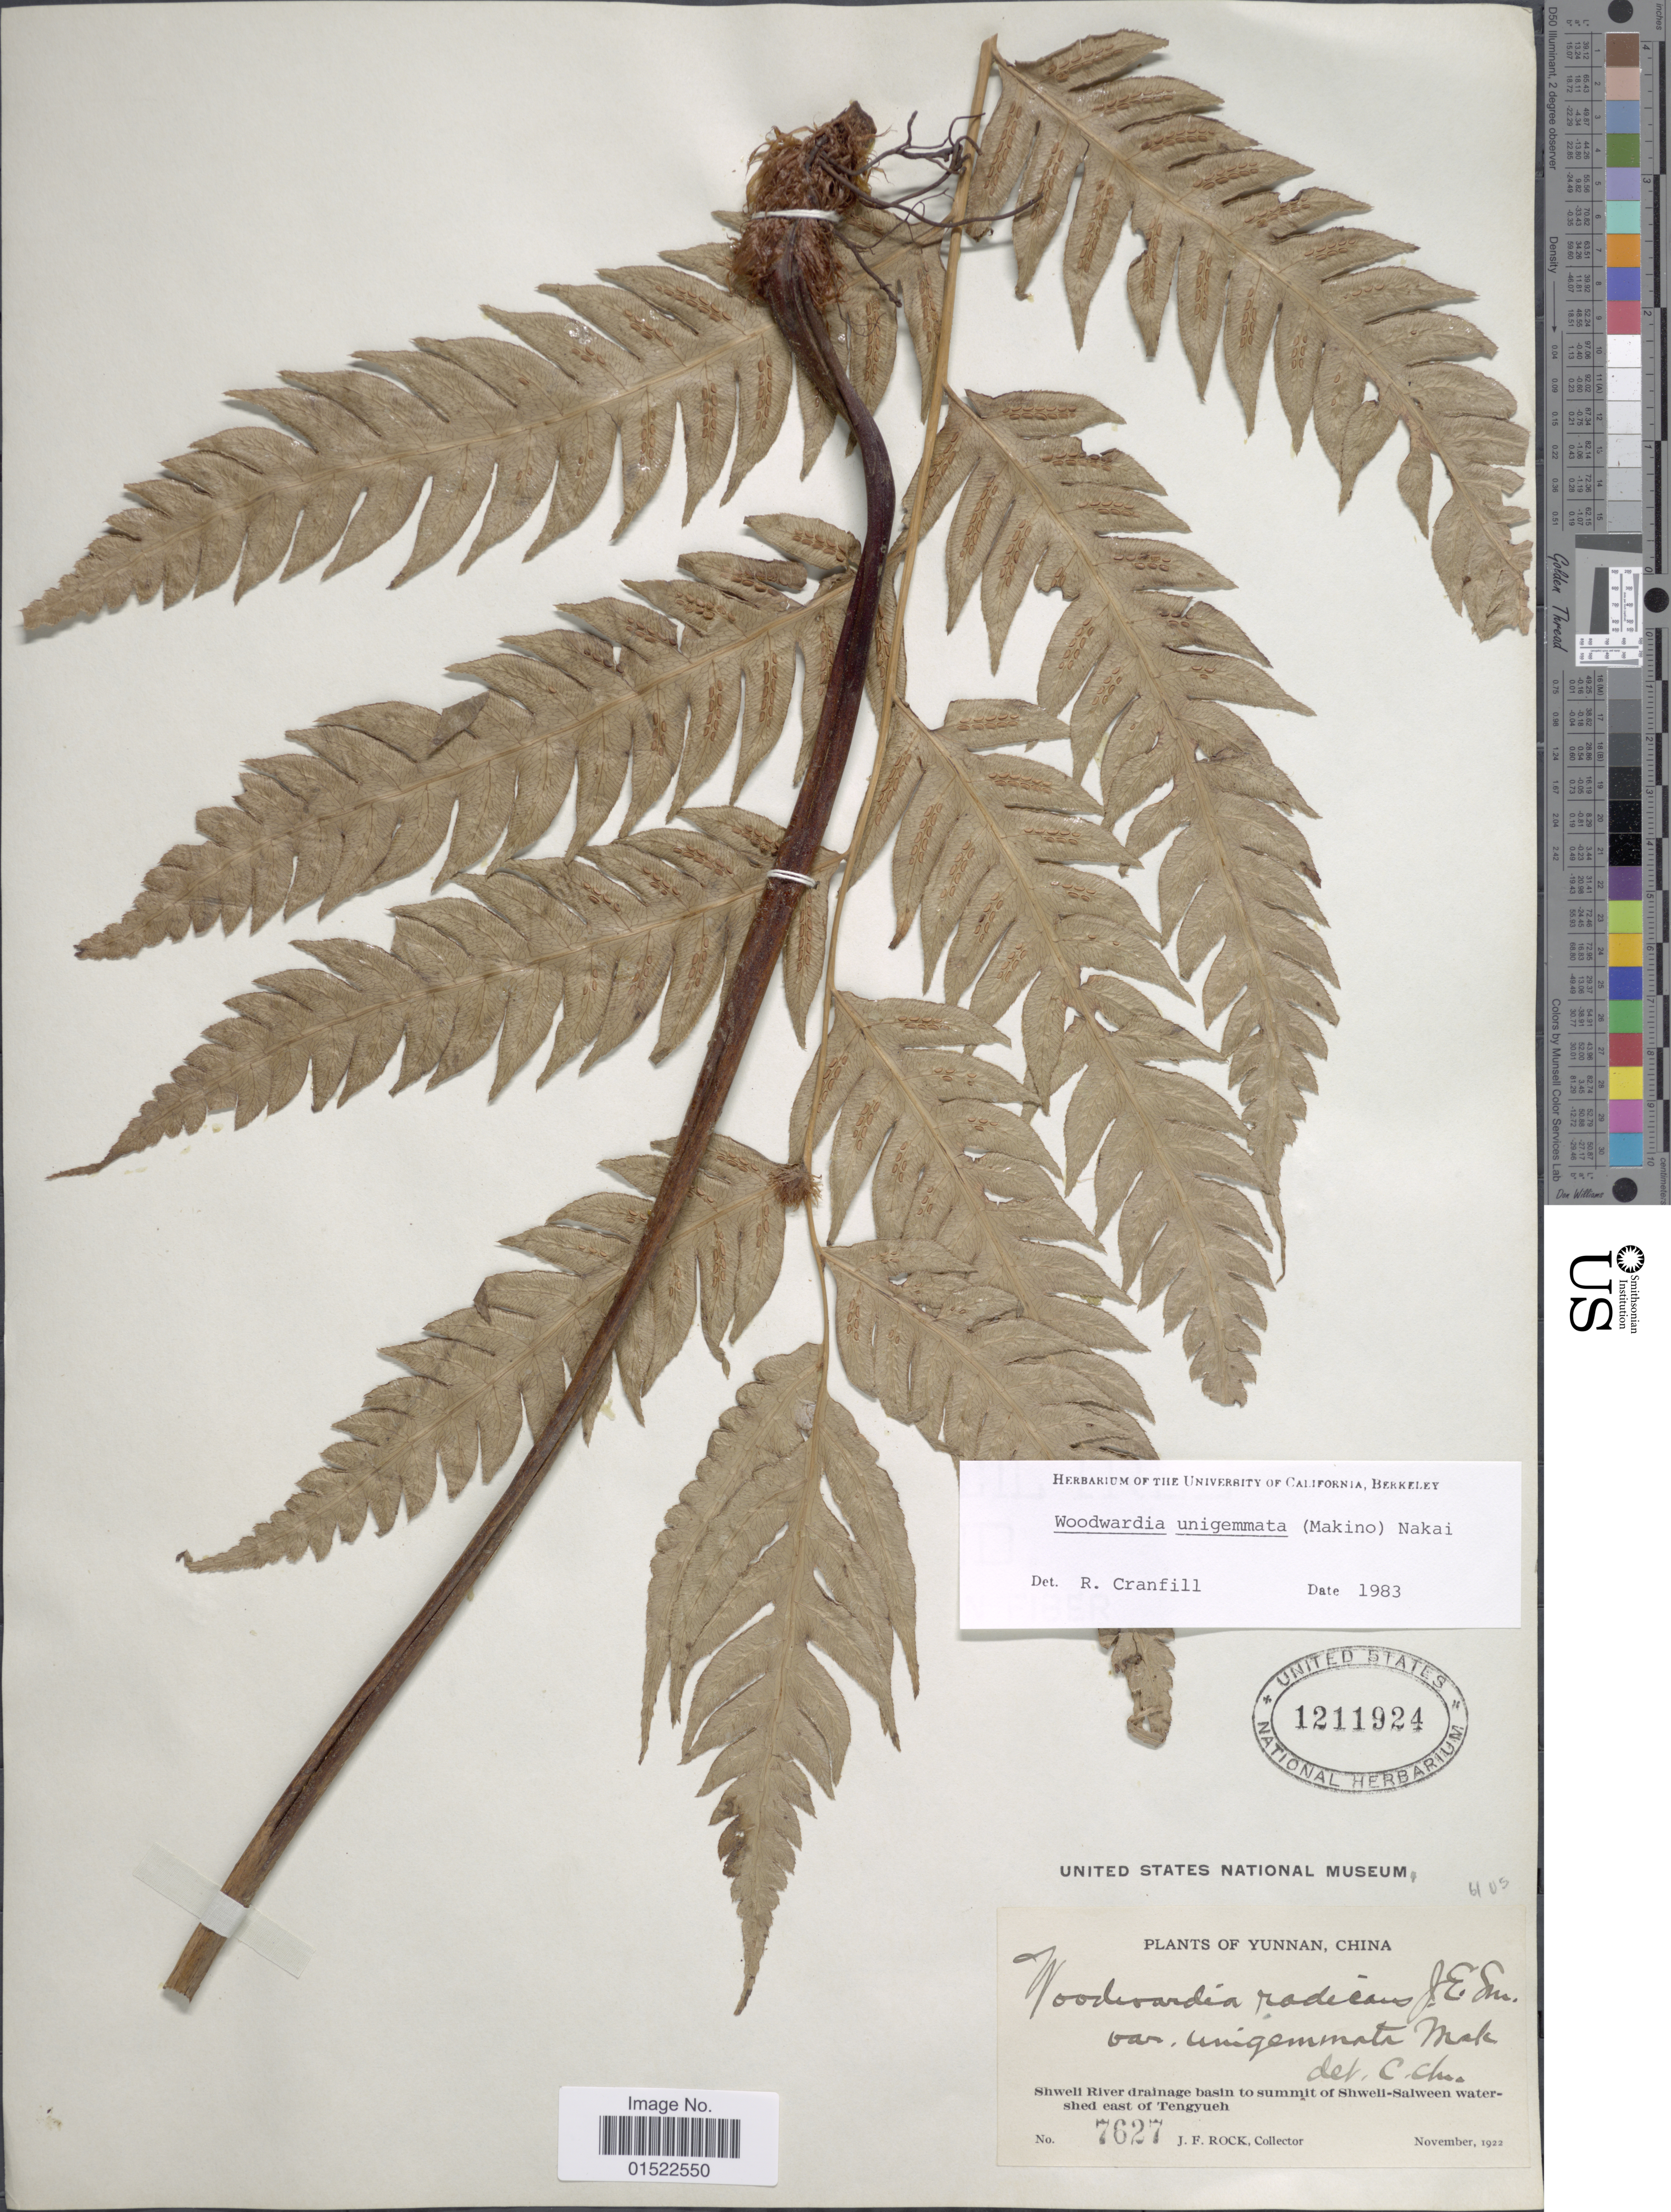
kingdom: Plantae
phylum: Tracheophyta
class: Polypodiopsida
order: Polypodiales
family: Blechnaceae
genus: Woodwardia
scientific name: Woodwardia unigemmata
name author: (Makino) Nakai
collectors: J. Rock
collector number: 7627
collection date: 1922-11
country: China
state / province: Yunnan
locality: Shweli River drainage basin to summit of Shweku-Salween water-shed east of Tengyueh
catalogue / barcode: US 1211924